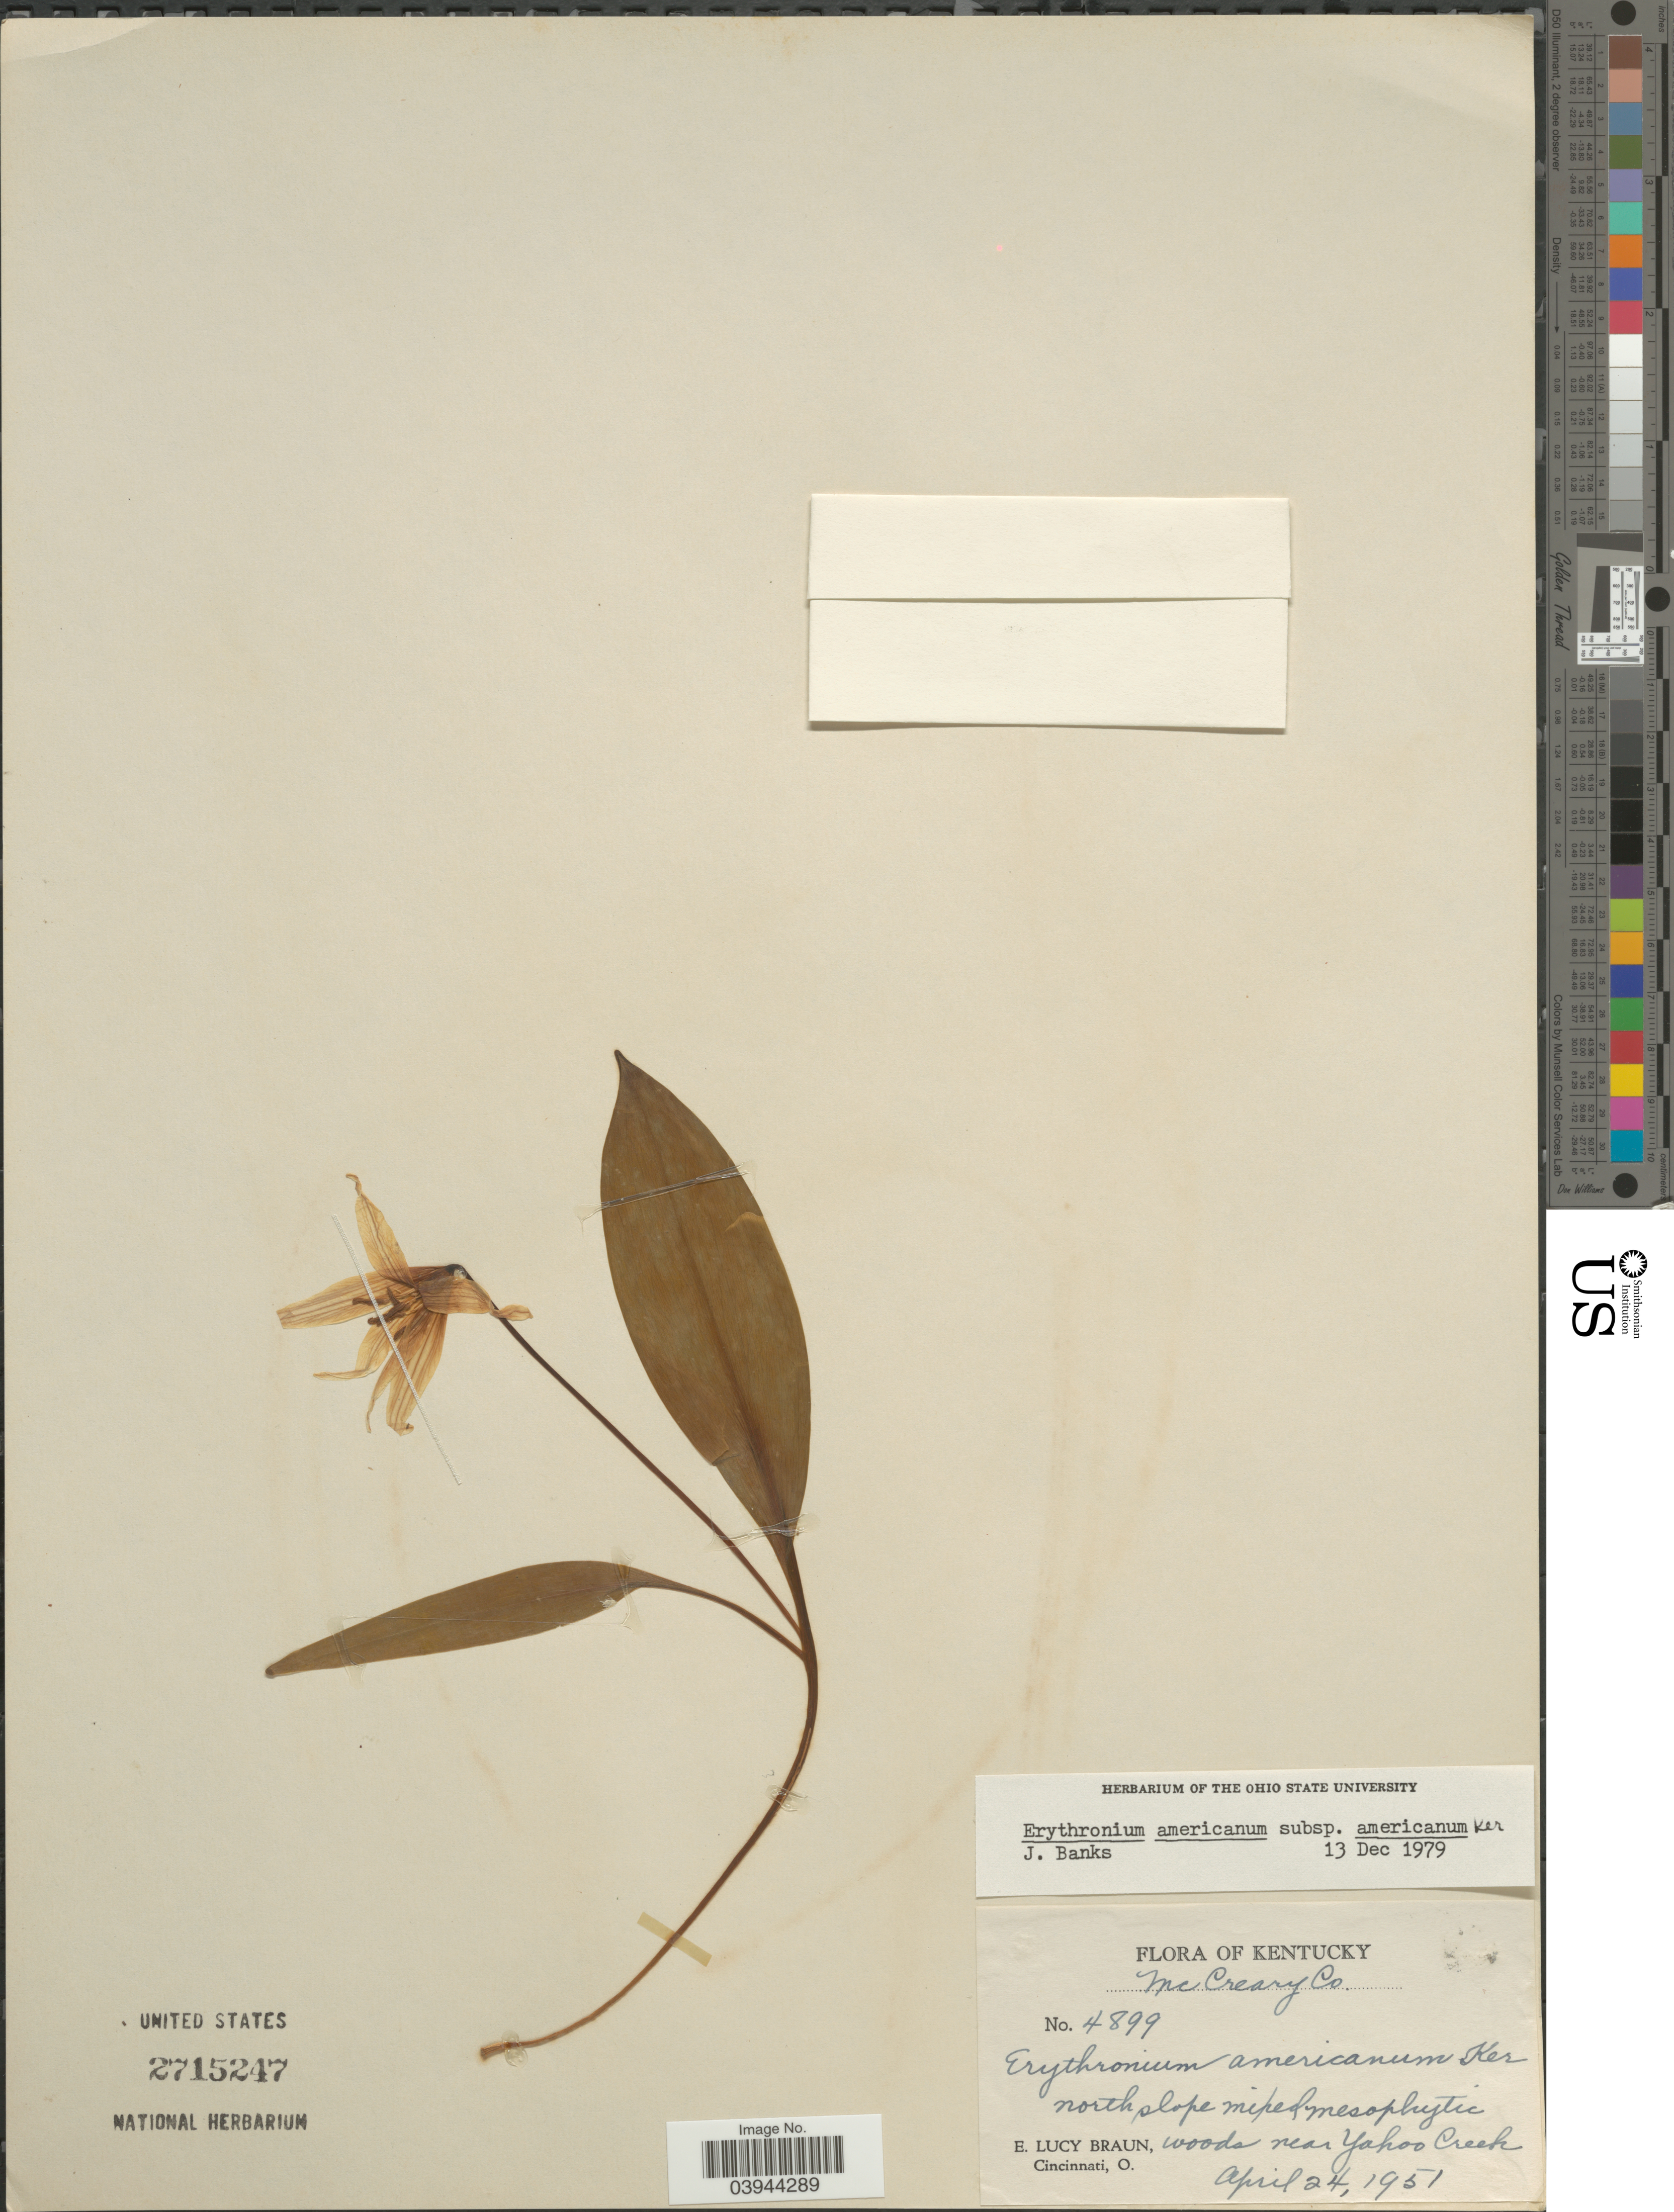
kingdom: Plantae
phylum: Tracheophyta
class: Liliopsida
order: Liliales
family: Liliaceae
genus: Erythronium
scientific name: Erythronium americanum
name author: Ker Gawl.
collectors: E. L. Braun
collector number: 4899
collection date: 1951-04-24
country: United States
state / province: Kentucky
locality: Mc Creary Co. Woods near Yahoo Creek.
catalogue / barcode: US 2715247